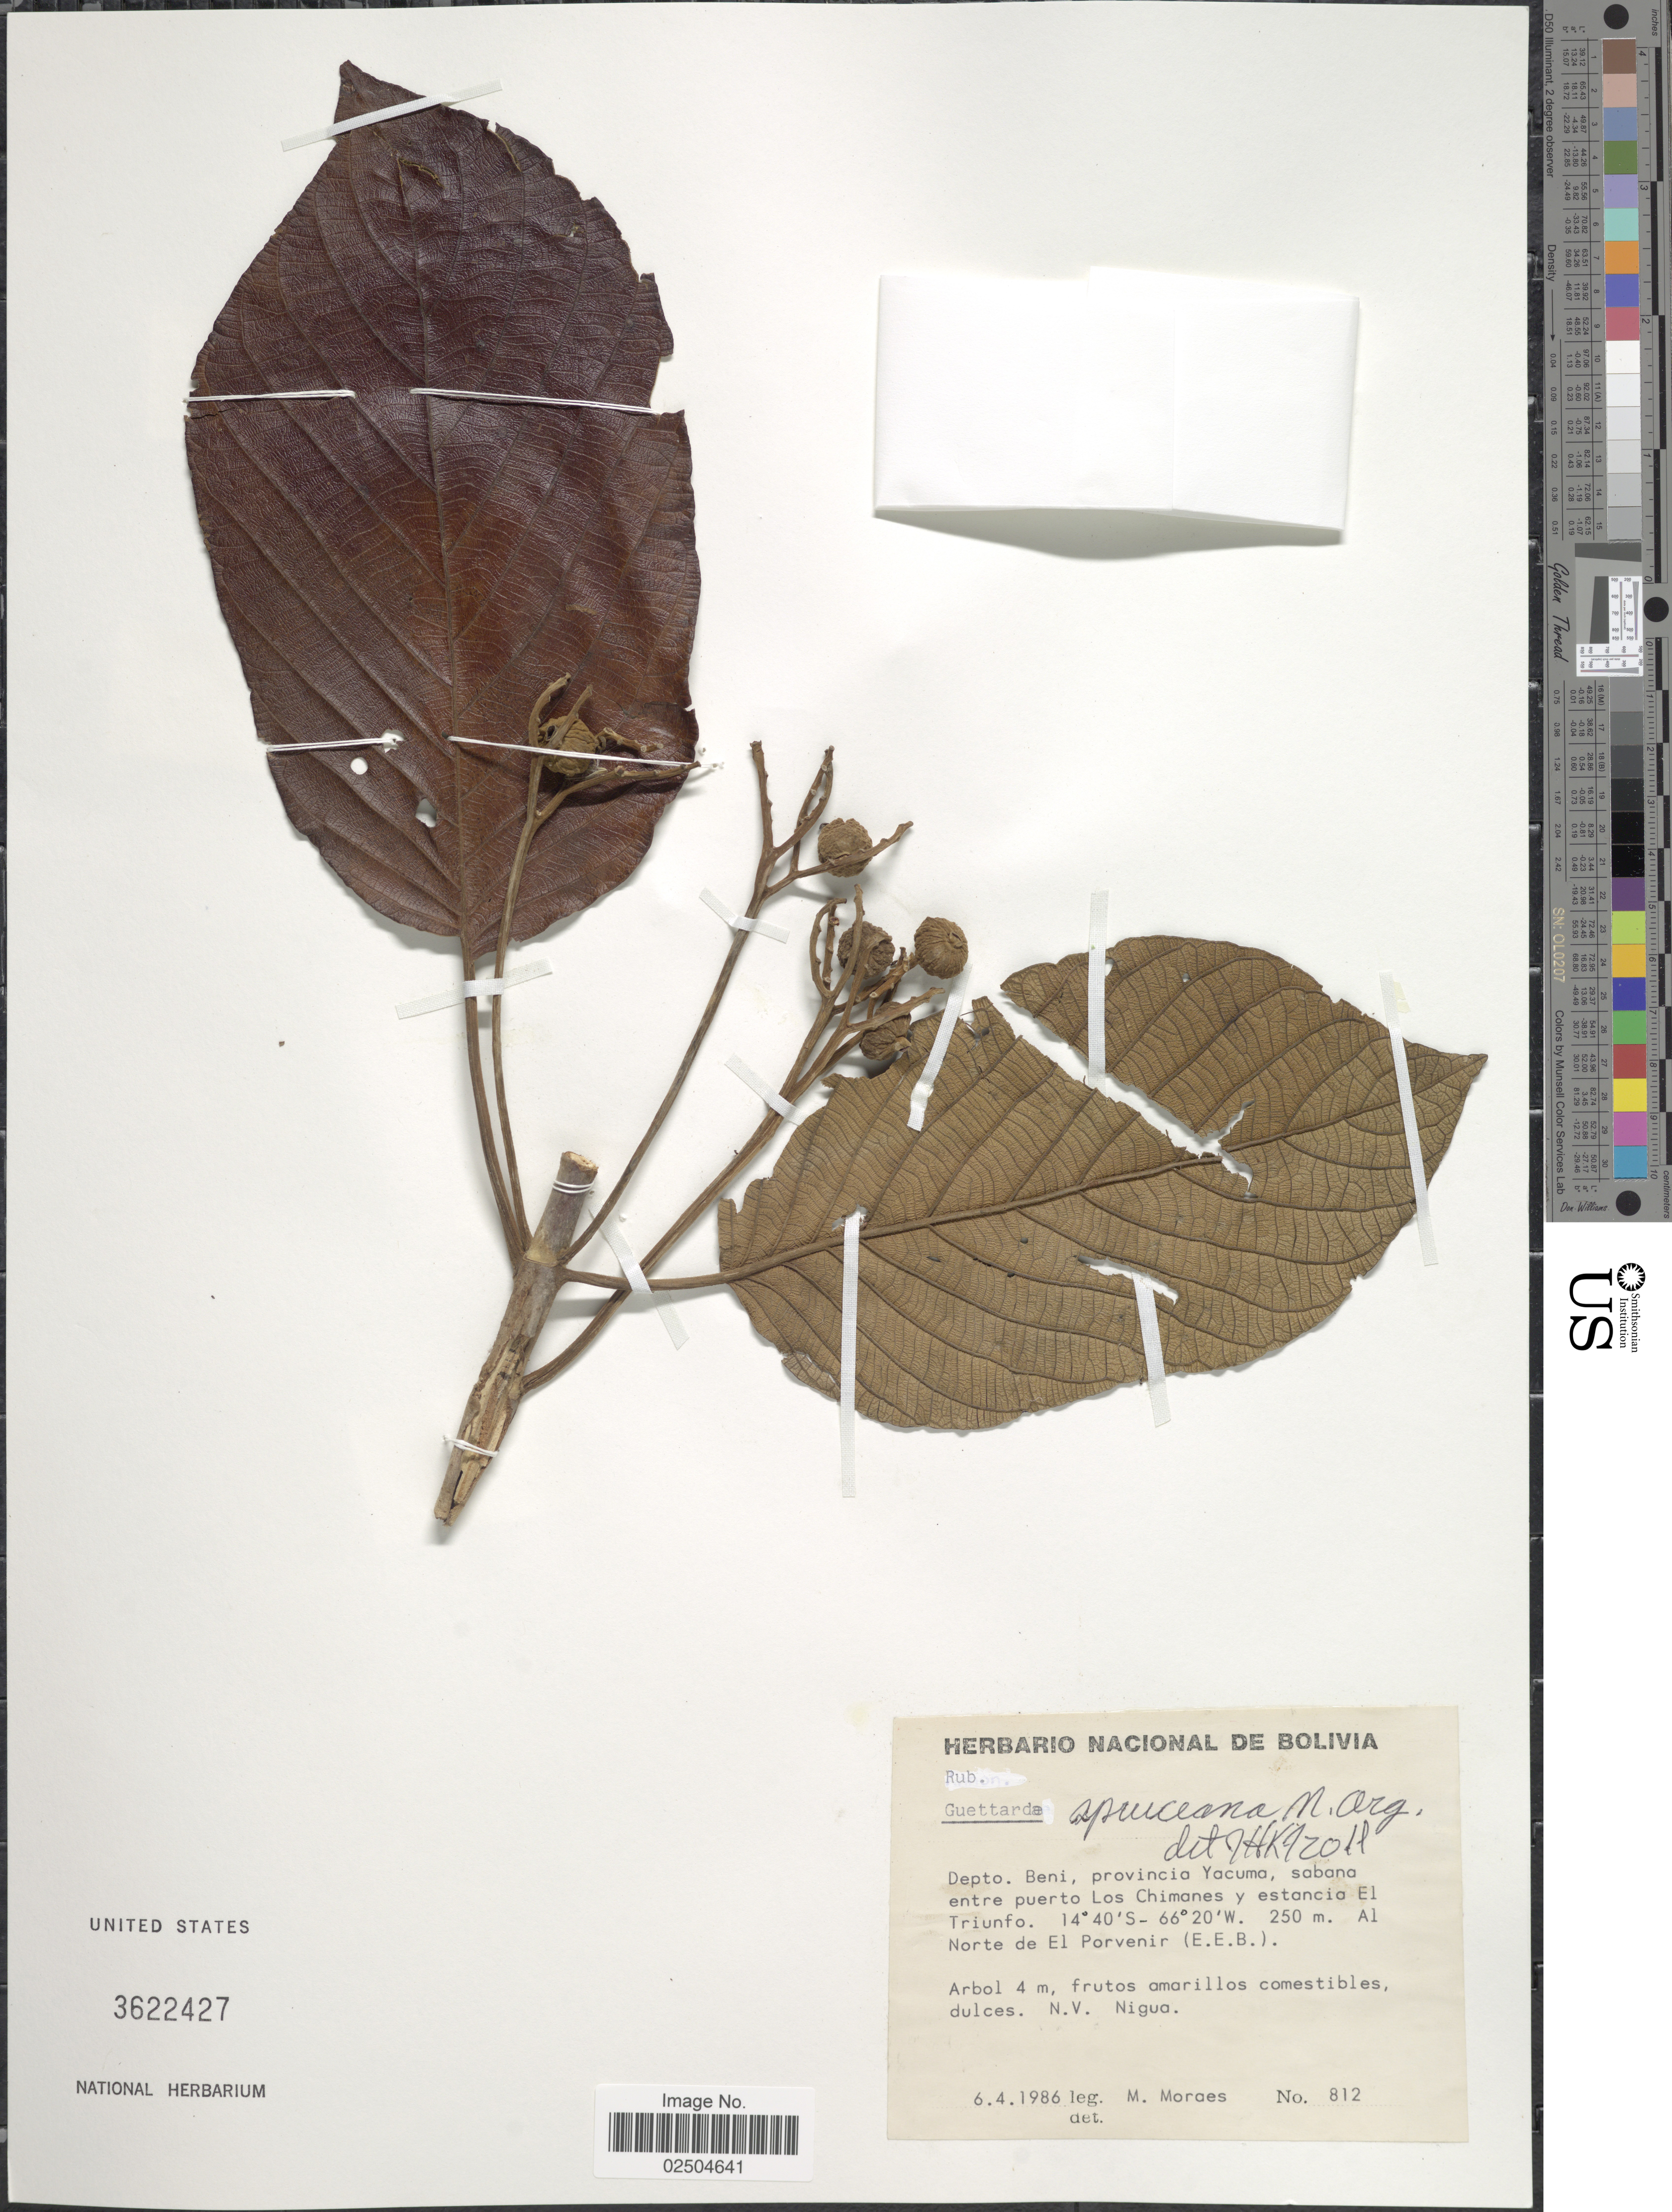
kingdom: Plantae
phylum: Tracheophyta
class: Magnoliopsida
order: Gentianales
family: Rubiaceae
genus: Guettarda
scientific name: Guettarda spruceana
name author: Müll. Arg.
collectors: M. Moraes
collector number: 812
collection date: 1986-04-06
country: Bolivia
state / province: Beni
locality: Depto. Beni: provincia Yacuma, sabana entre puerto Los Chimanes y estancia El Triunfo, Al Norte de El Porvenir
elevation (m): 250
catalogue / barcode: US 3622427